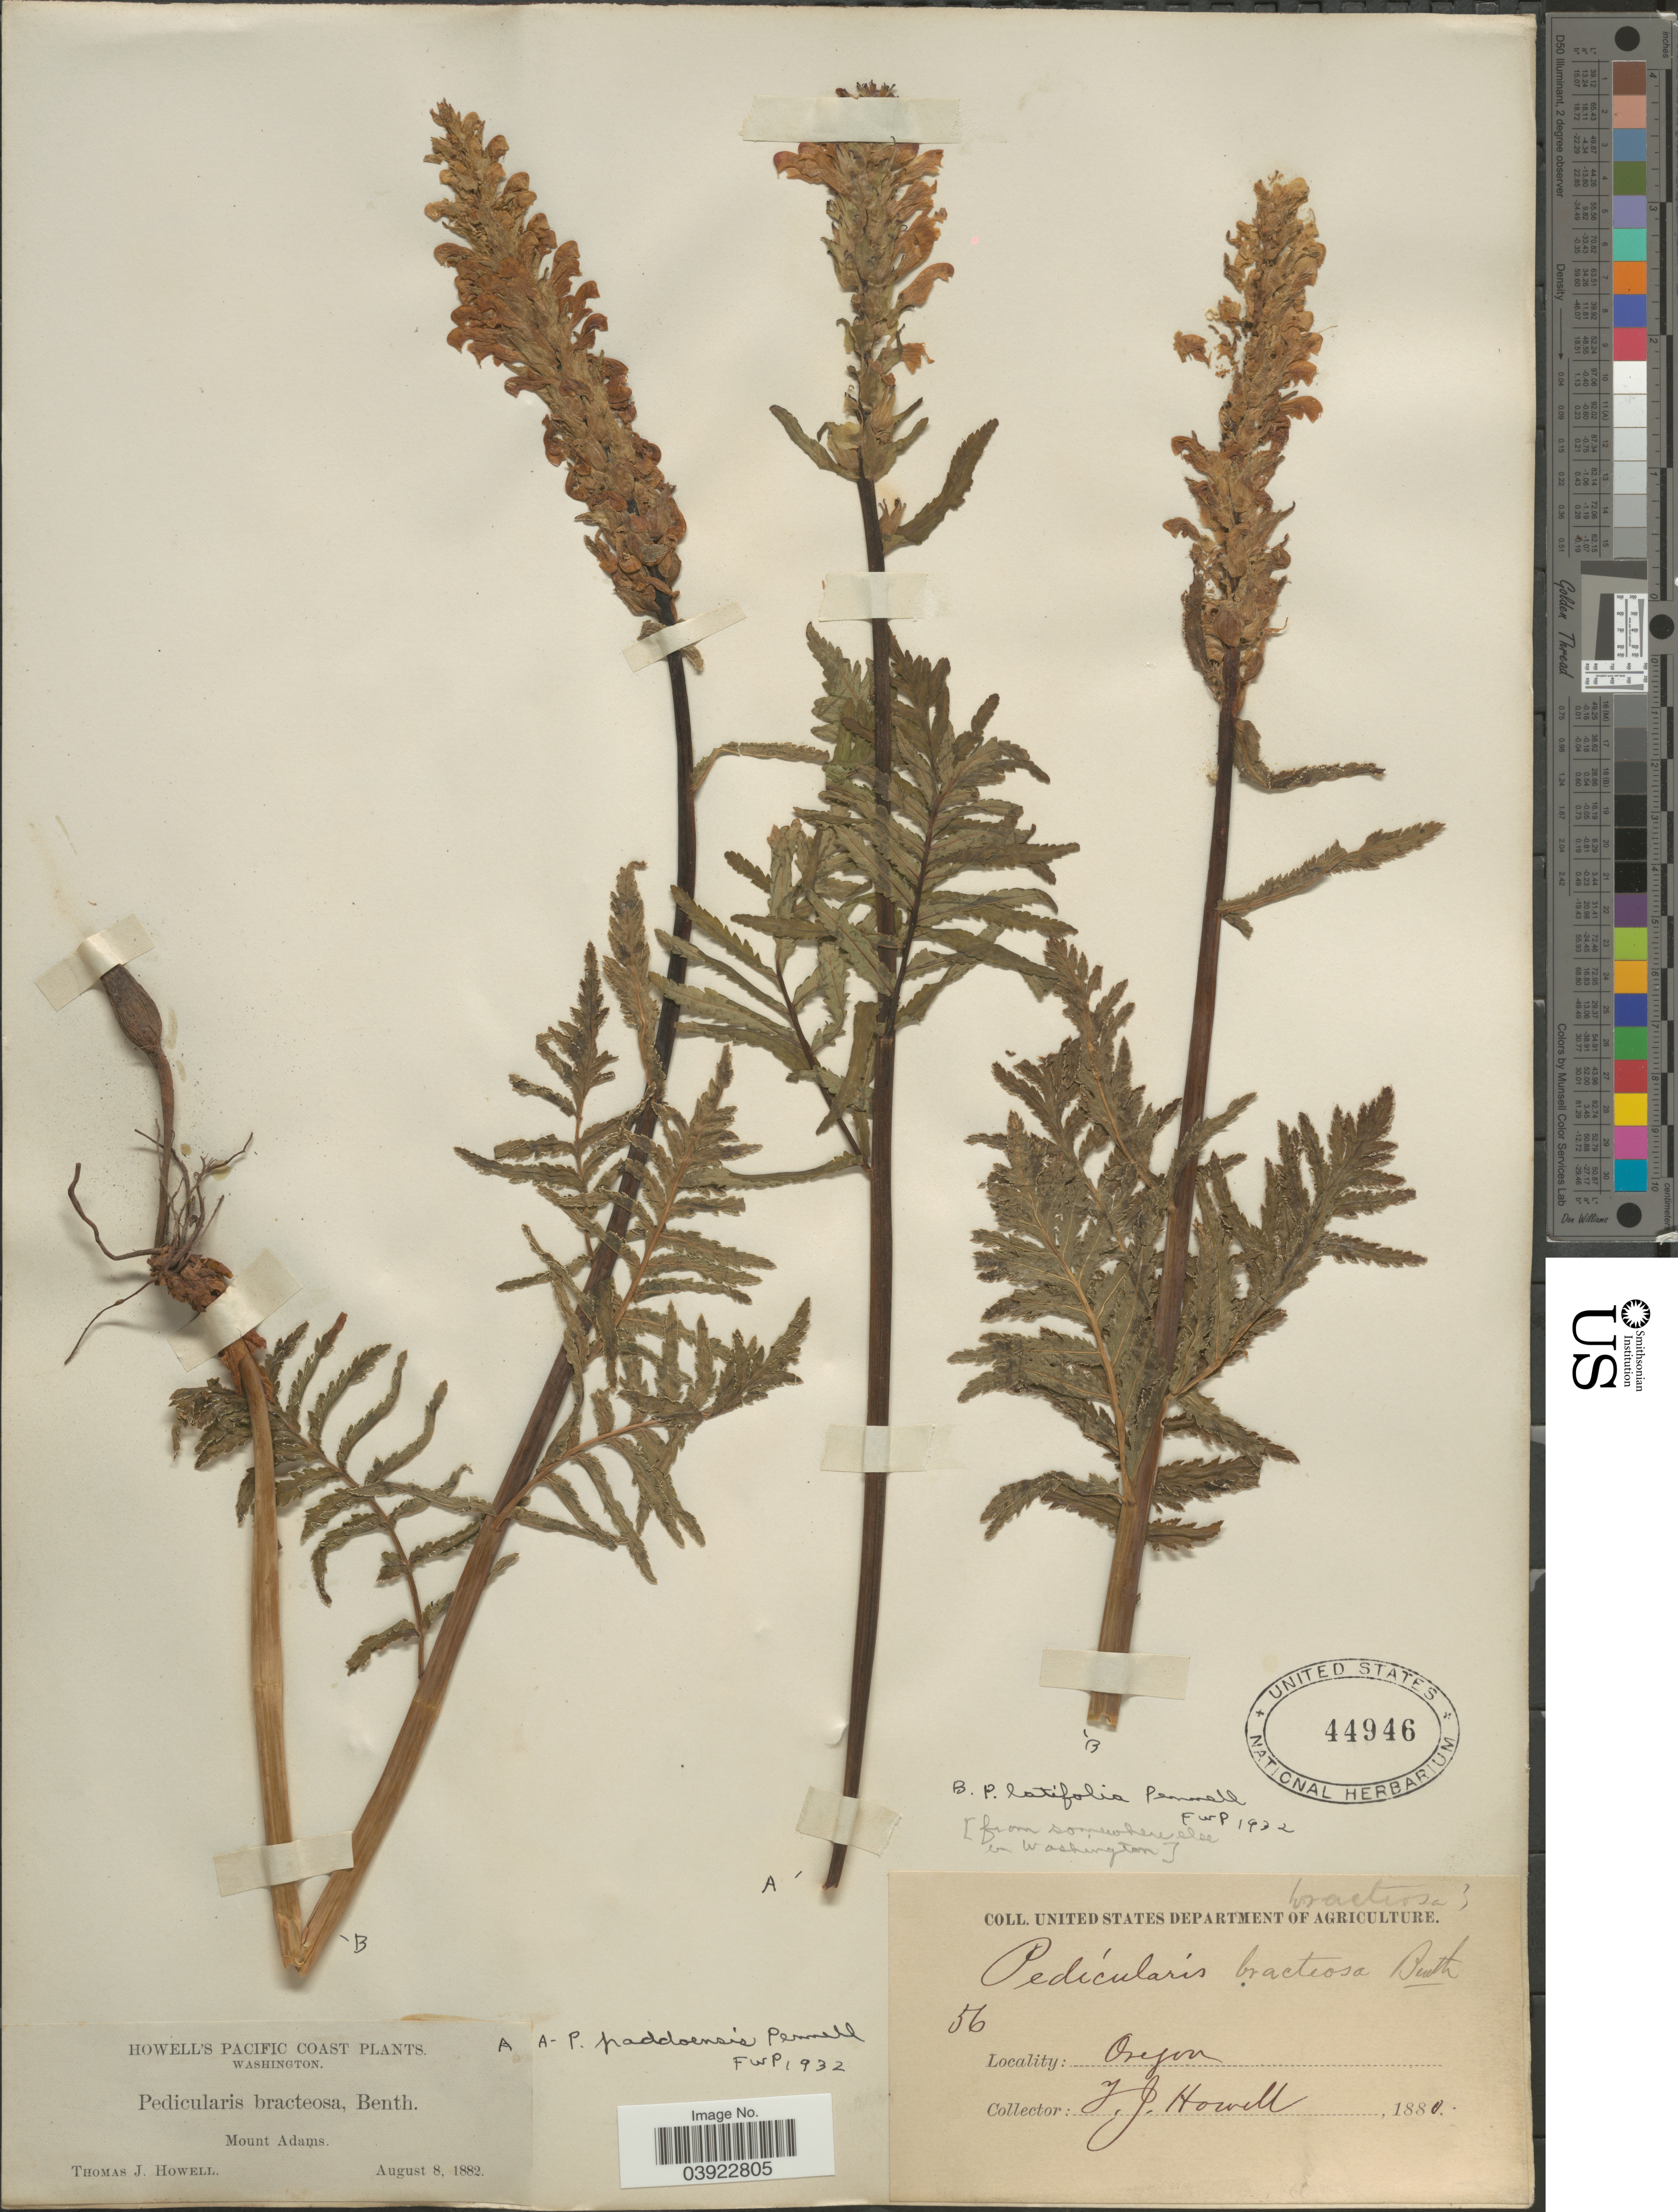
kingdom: Plantae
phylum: Tracheophyta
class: Magnoliopsida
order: Lamiales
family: Orobanchaceae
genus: Pedicularis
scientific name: Pedicularis latifolia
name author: Pennell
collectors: T. J. Howell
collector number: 56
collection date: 1880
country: United States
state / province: Oregon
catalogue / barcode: US 44946-2